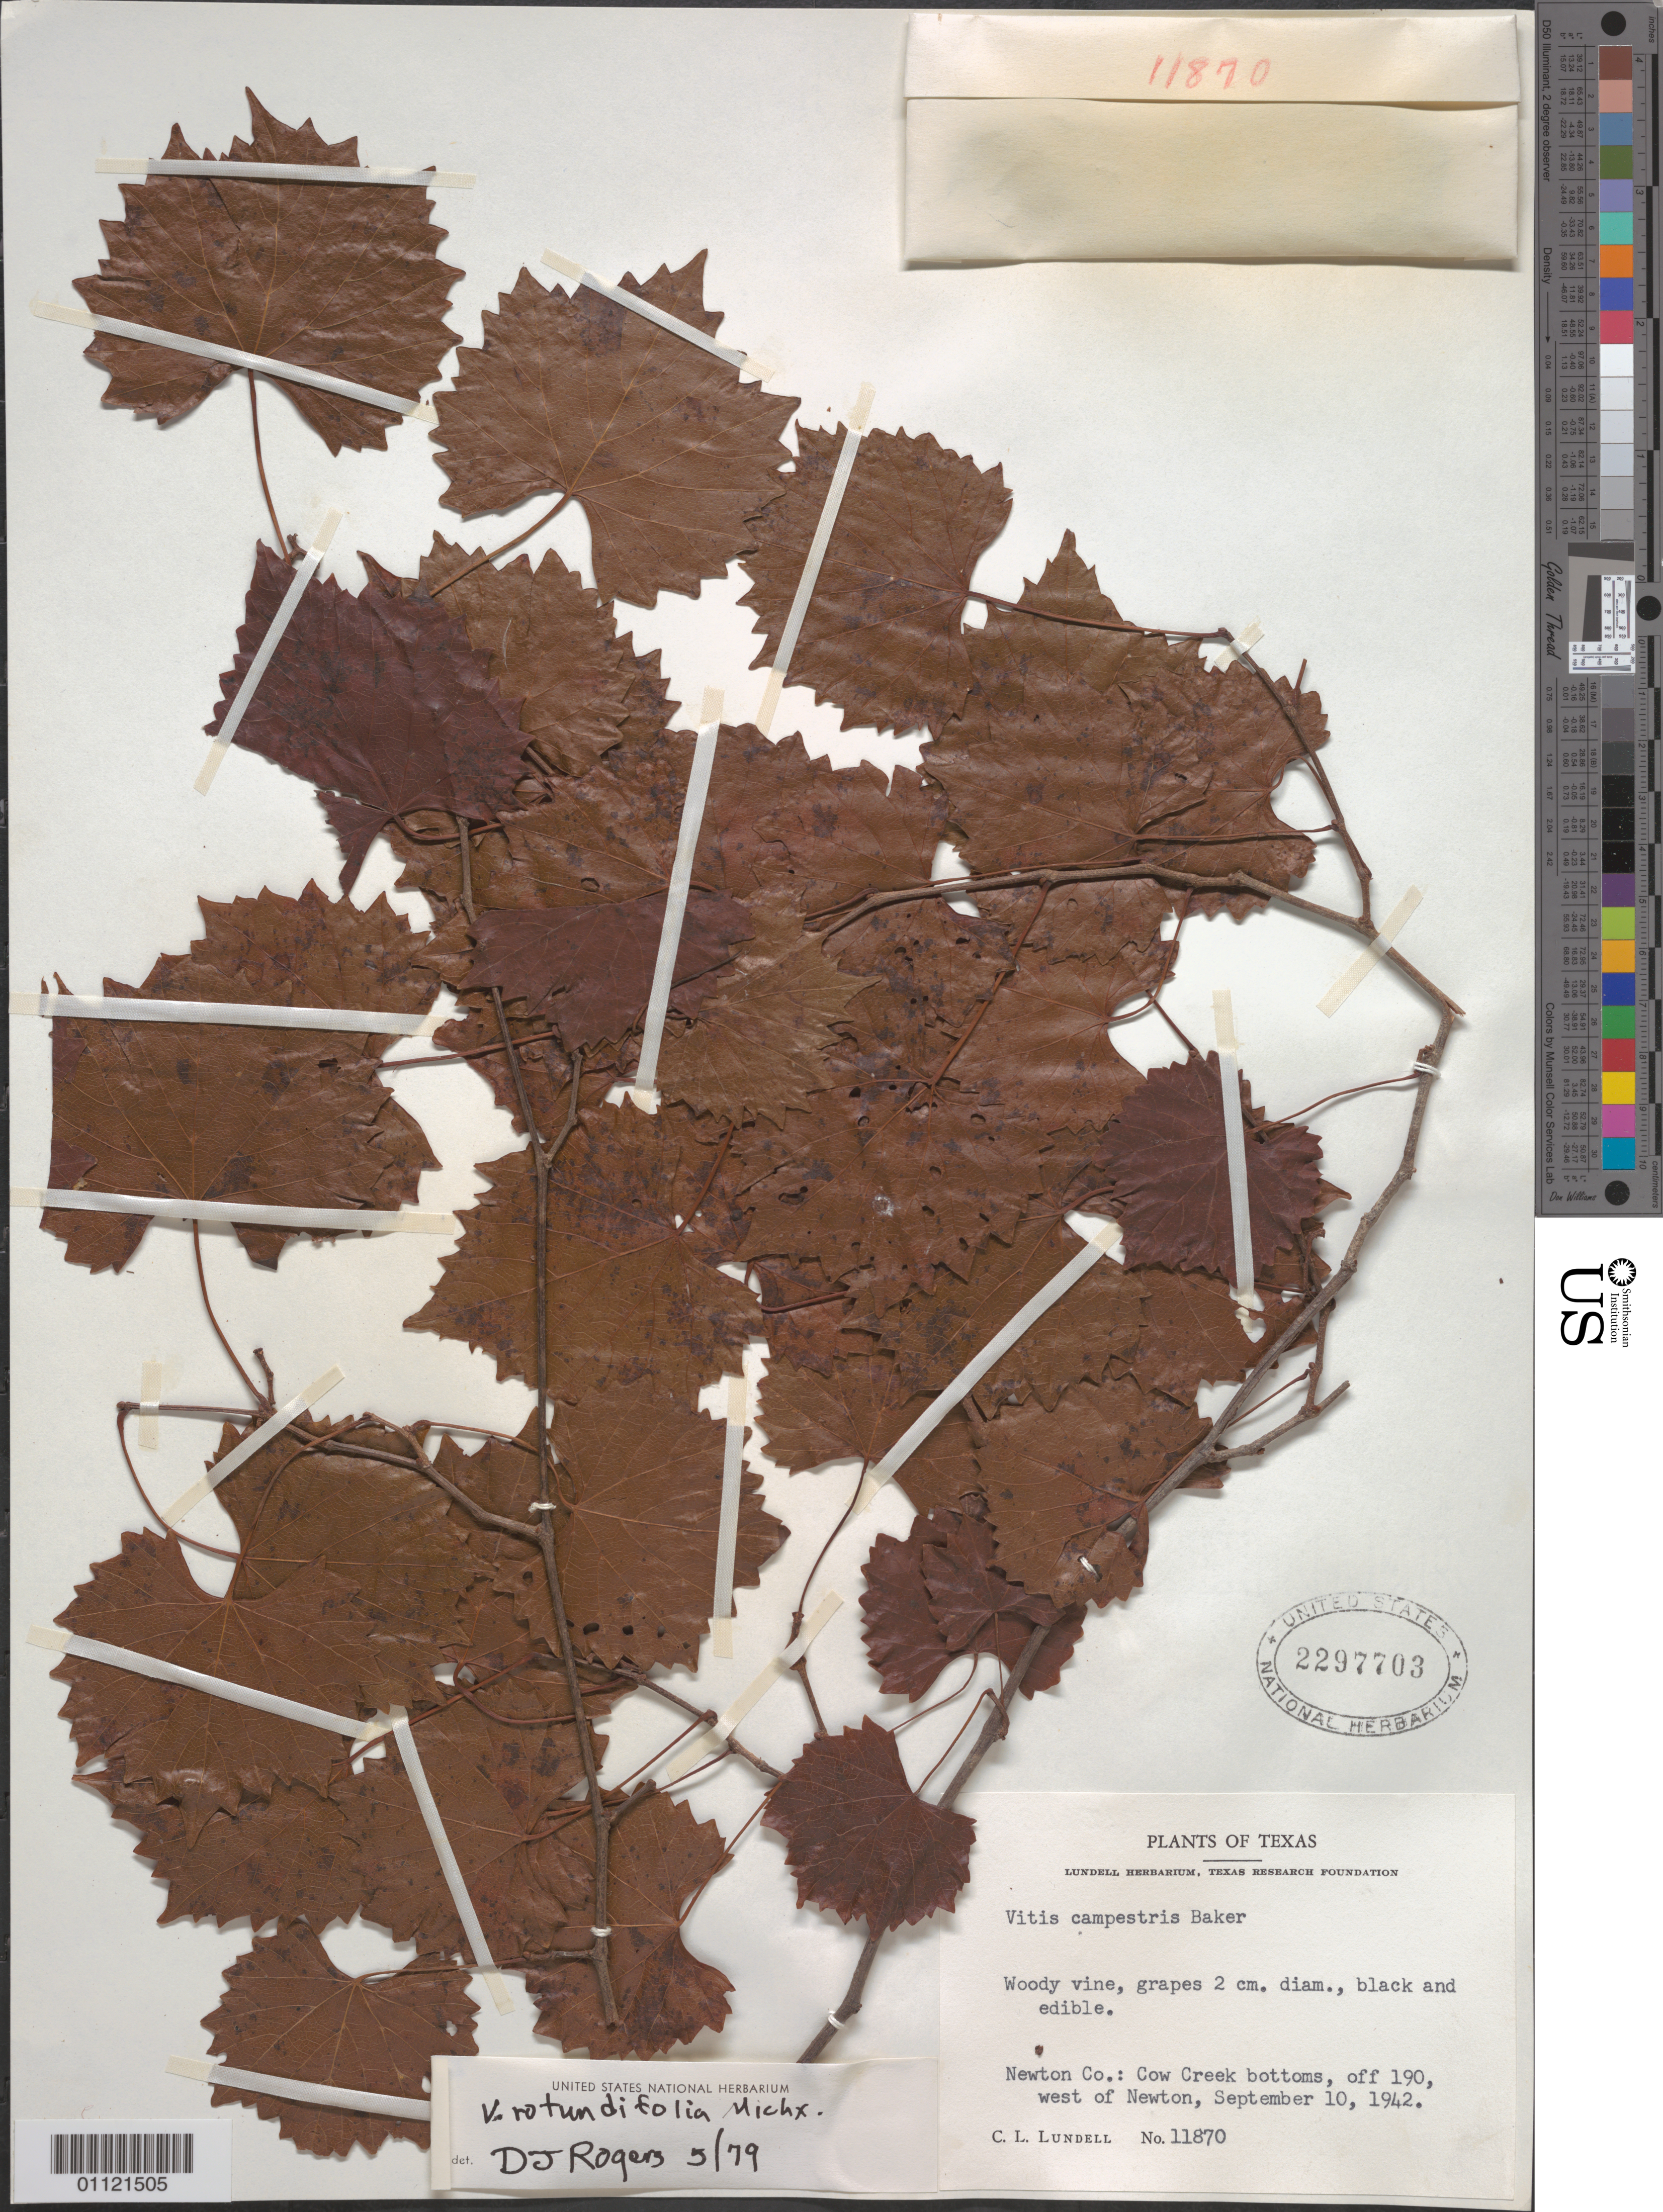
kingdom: Plantae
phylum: Tracheophyta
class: Magnoliopsida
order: Vitales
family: Vitaceae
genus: Vitis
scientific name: Vitis rotundifolia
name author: Michx.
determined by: Rogers, D. J.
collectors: C. L. Lundell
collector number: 11870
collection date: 1942-09-10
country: United States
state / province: Texas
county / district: Newton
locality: Cow Creek Bottoms, off 190, west of Newton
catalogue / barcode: US 2297703